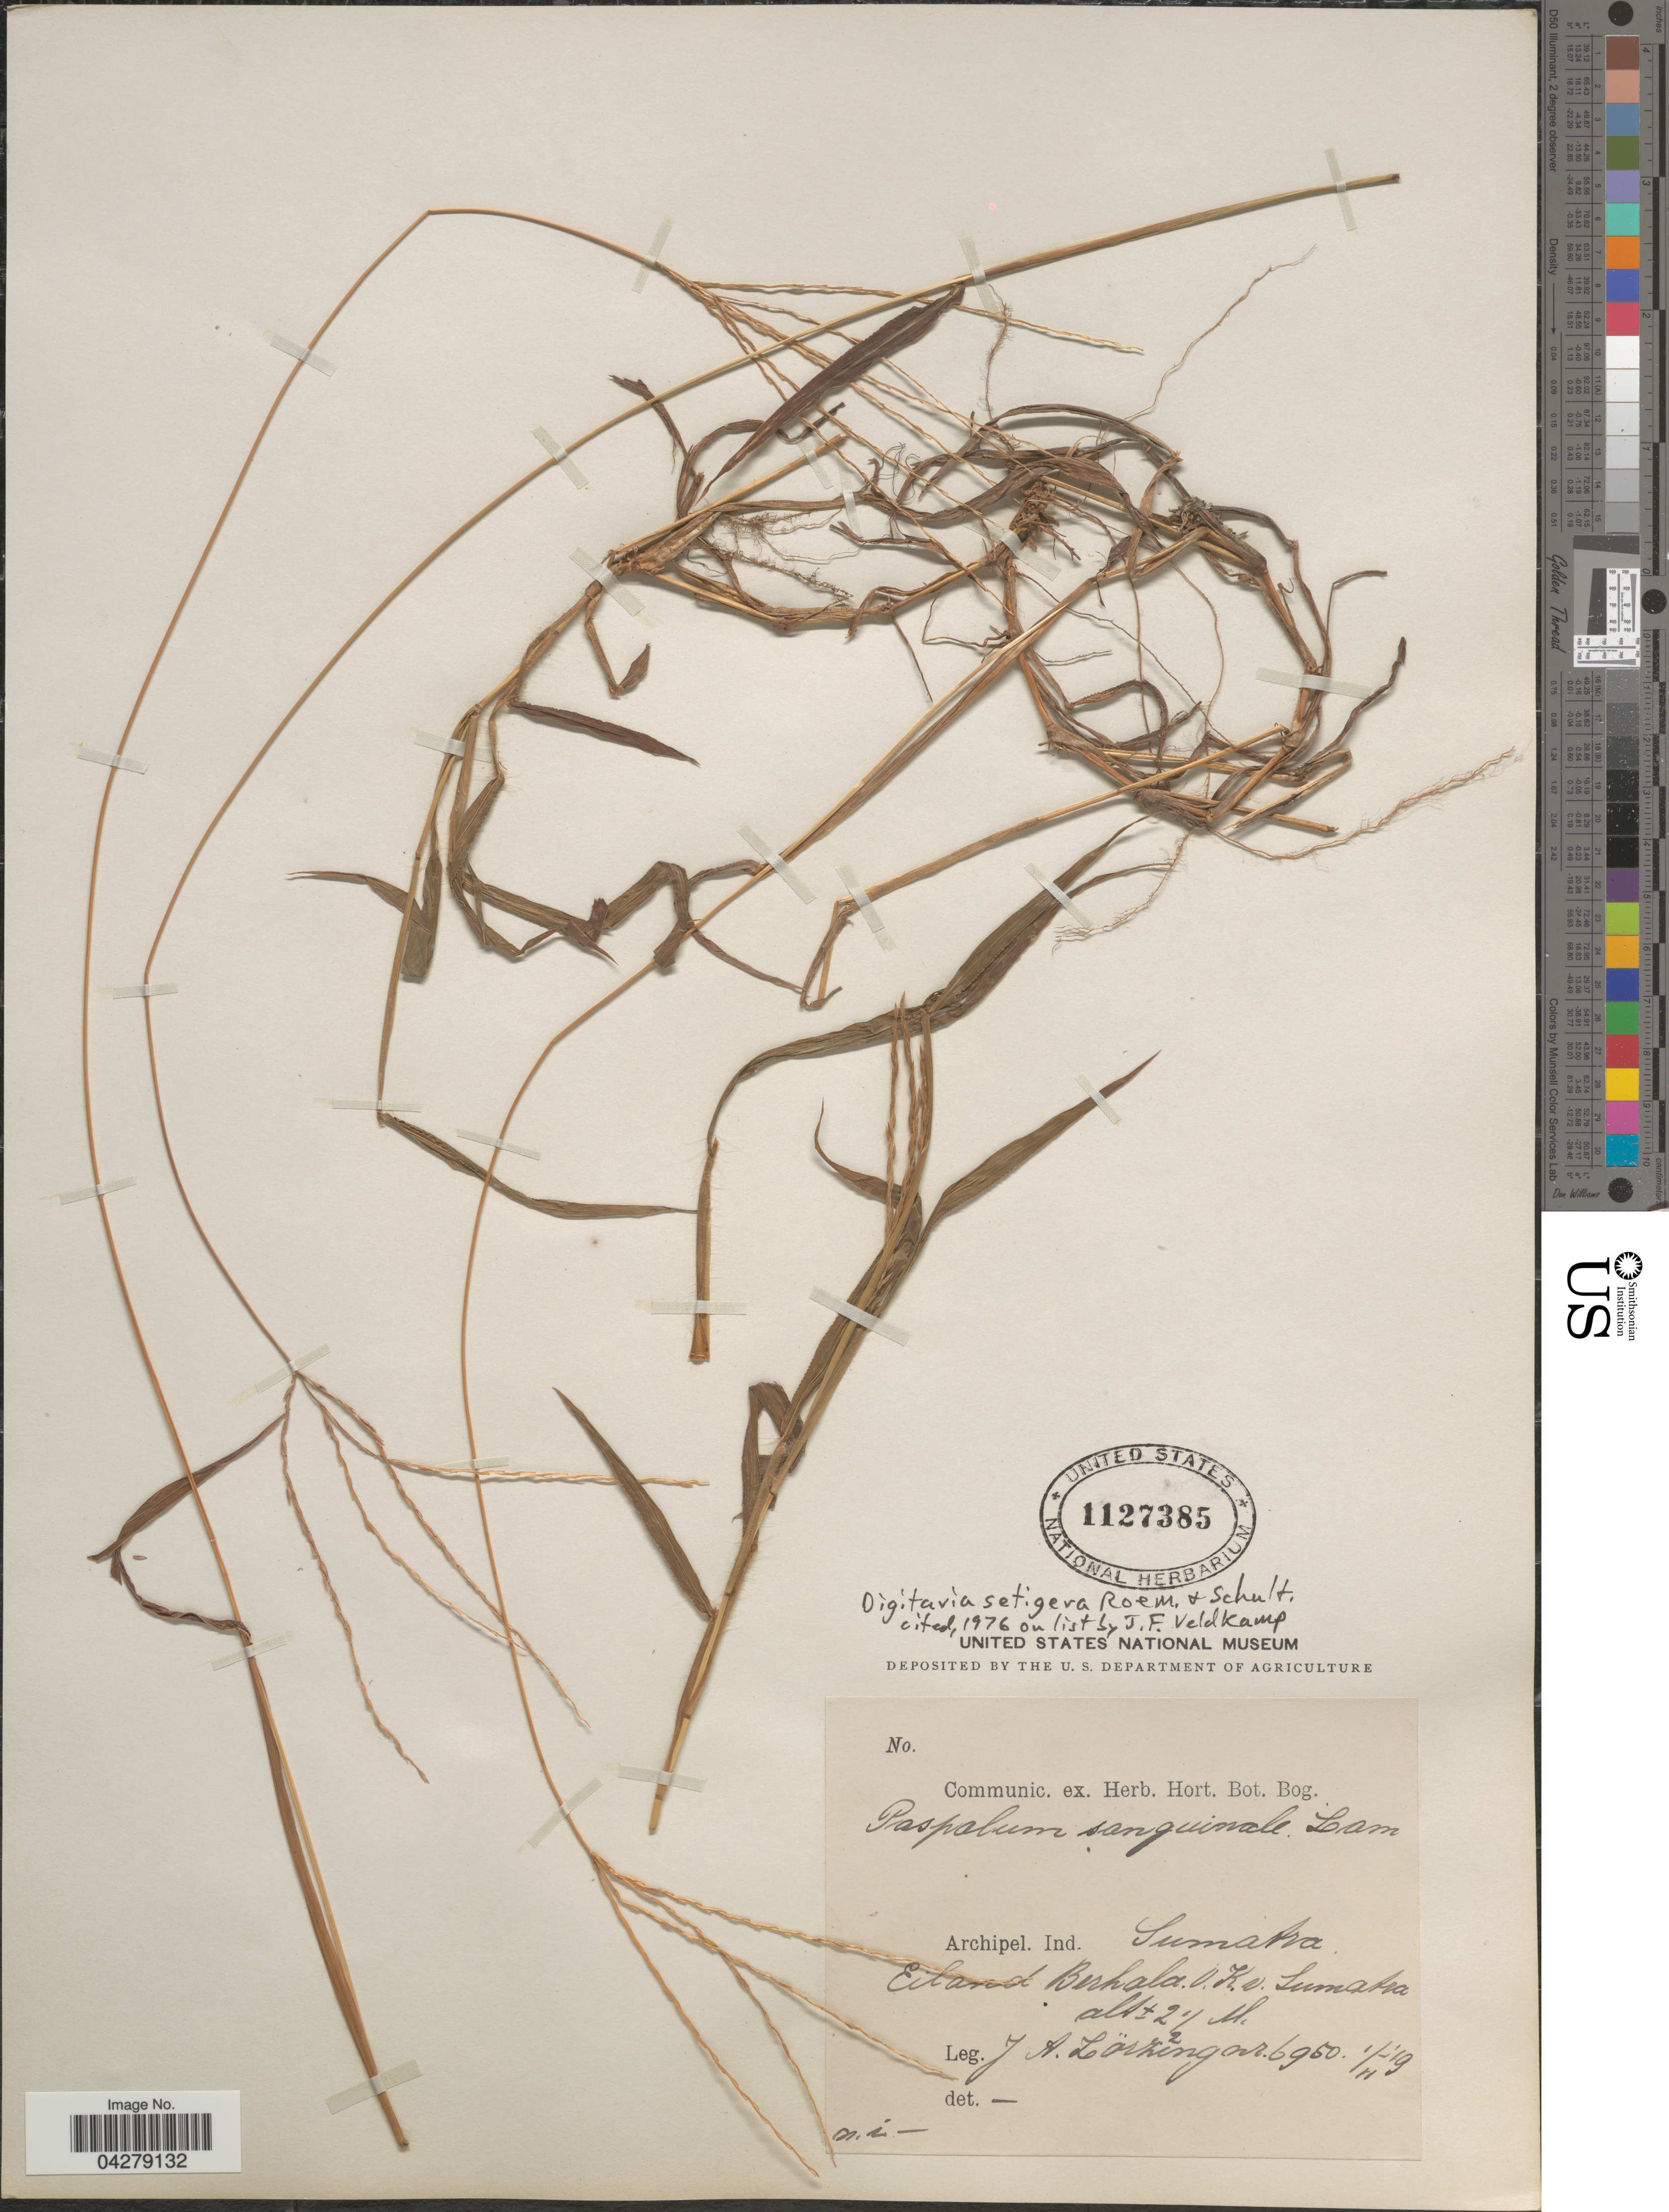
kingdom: Plantae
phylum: Tracheophyta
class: Liliopsida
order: Poales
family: Poaceae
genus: Digitaria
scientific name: Digitaria setigera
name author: Roth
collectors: J. Lorzing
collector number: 6950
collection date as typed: Transcribed d/m/y: 1/11/19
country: Indonesia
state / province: Sumatra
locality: Archipel. Ind. Sumatra Eiland. Berhala O.K.v. Sumatra.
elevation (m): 2.5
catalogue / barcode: US 1127385